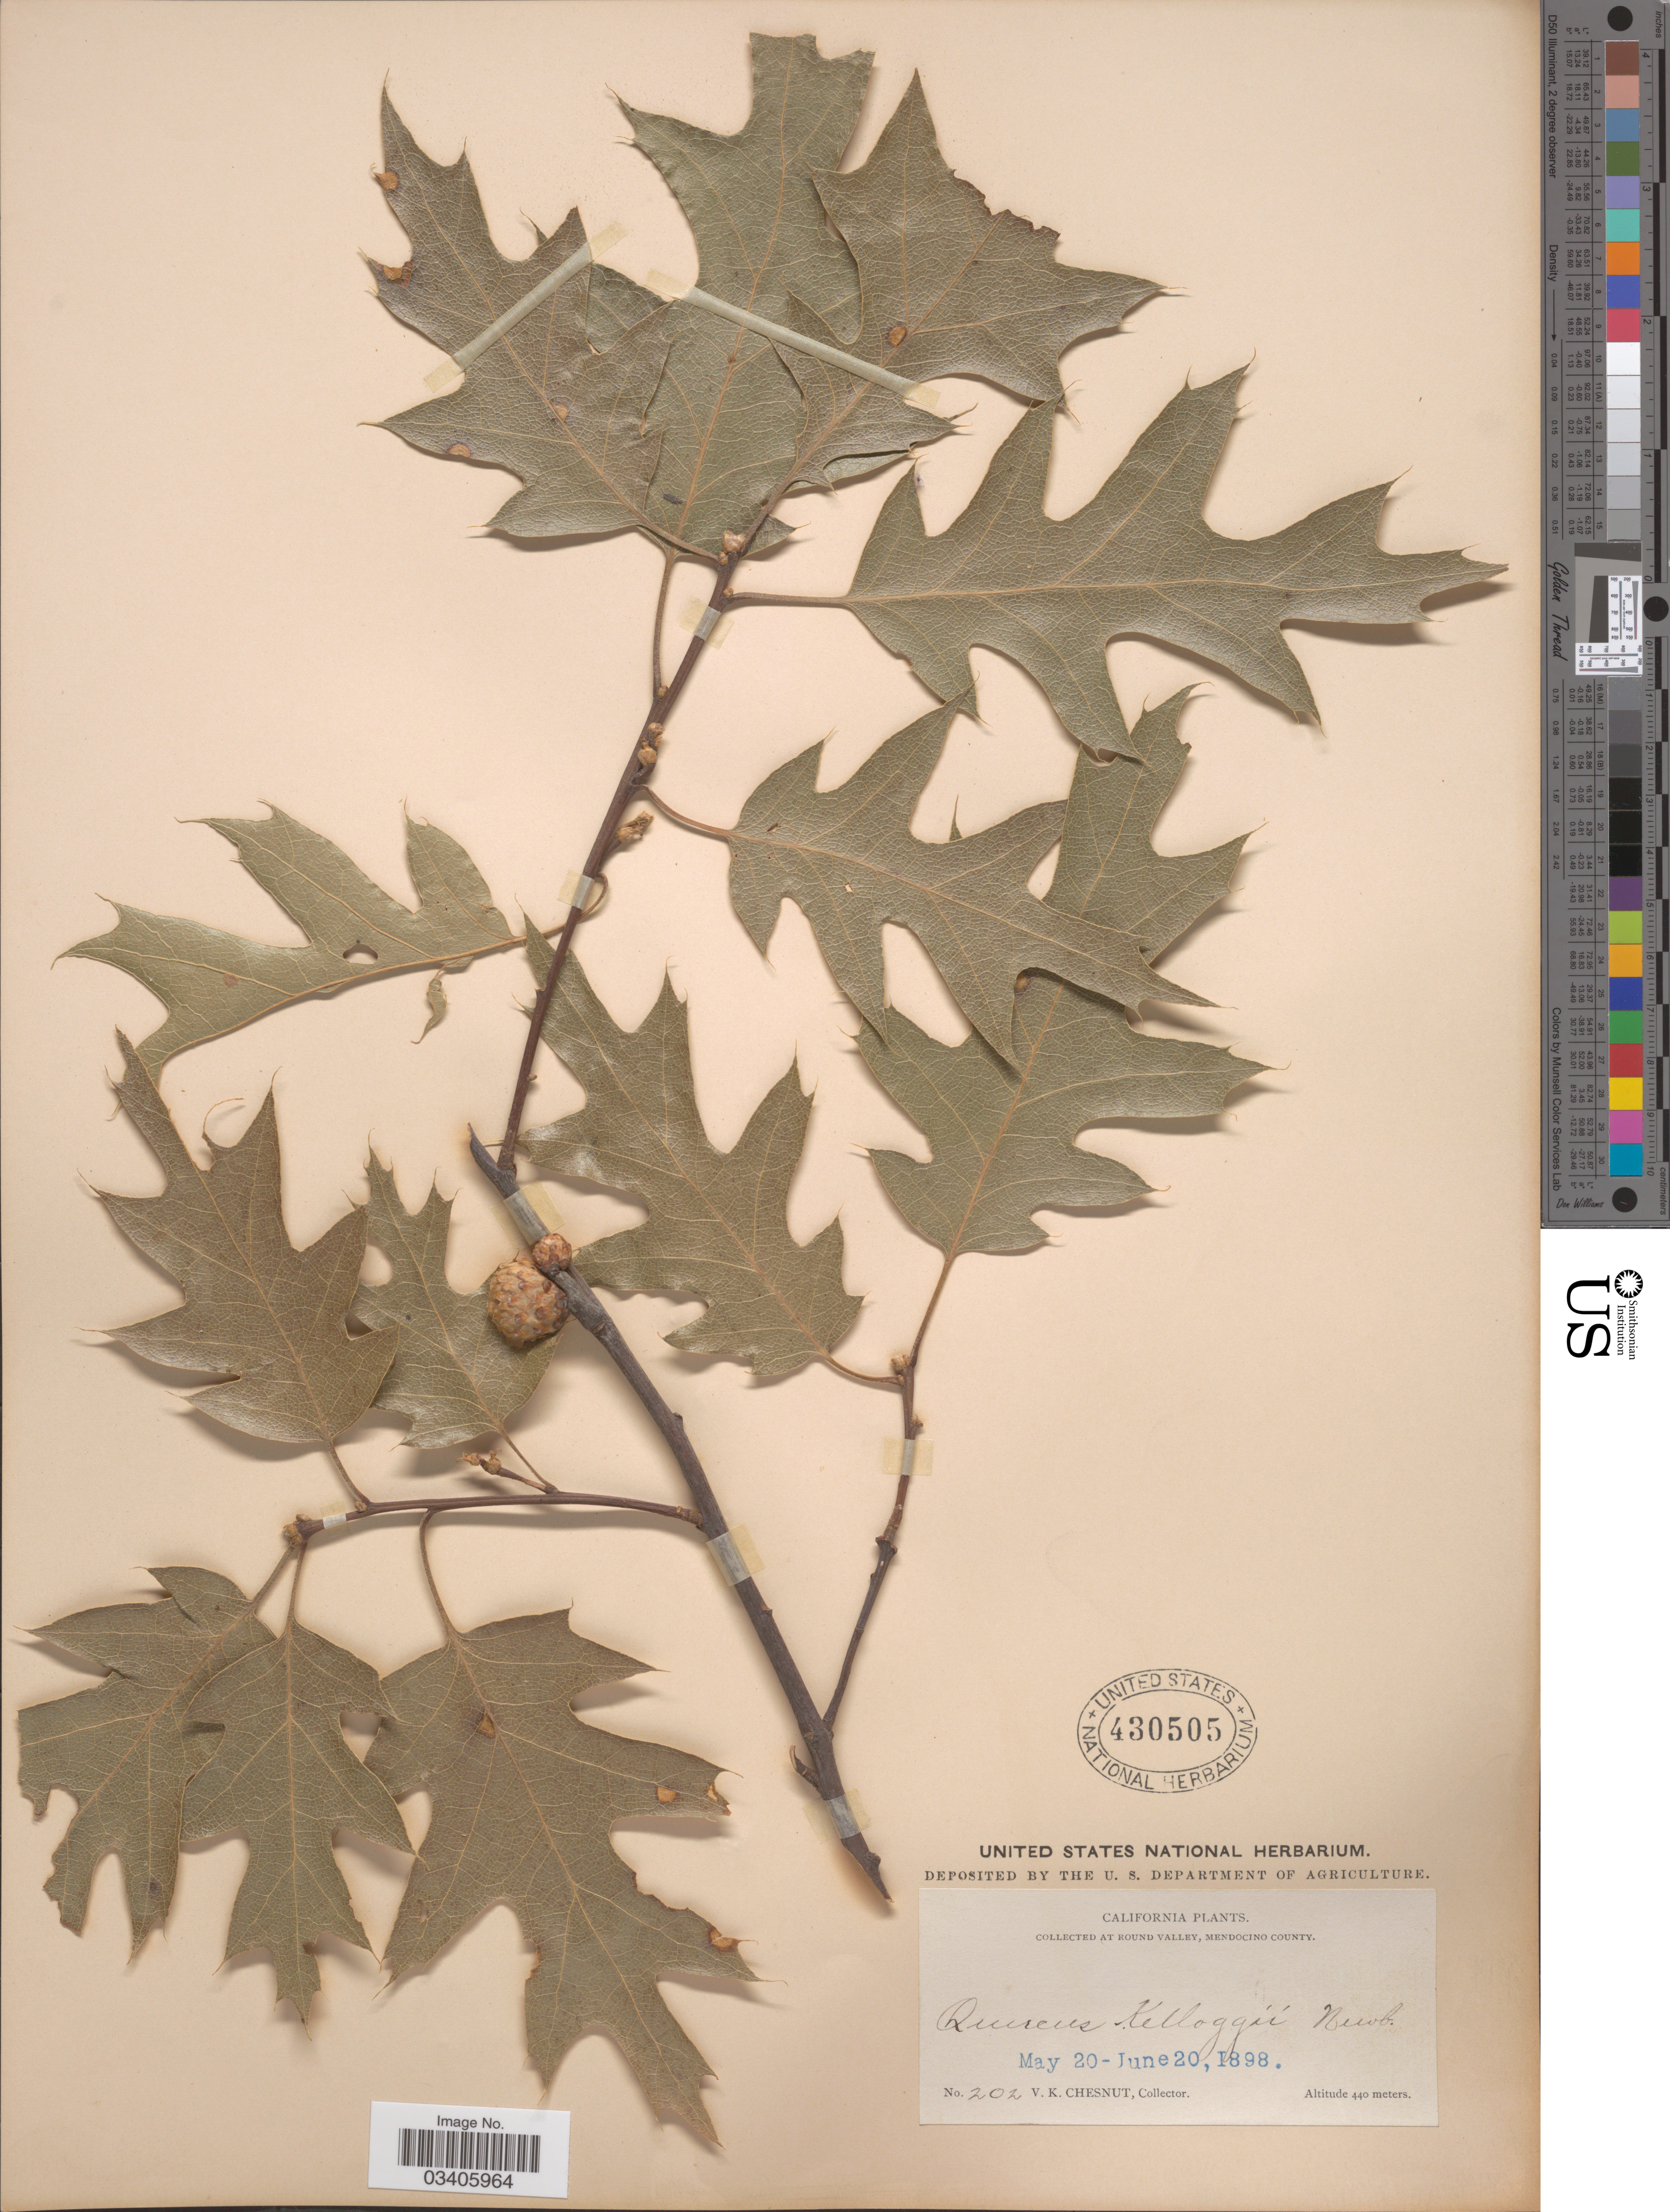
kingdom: Plantae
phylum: Tracheophyta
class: Magnoliopsida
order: Fagales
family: Fagaceae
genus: Quercus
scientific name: Quercus kelloggii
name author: Newb.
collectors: V. Chesnut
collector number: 202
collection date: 1898-05-20/1898-06-20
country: United States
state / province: California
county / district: Mendocino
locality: Round Valley, Mendocino County.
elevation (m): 440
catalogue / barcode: US 430505